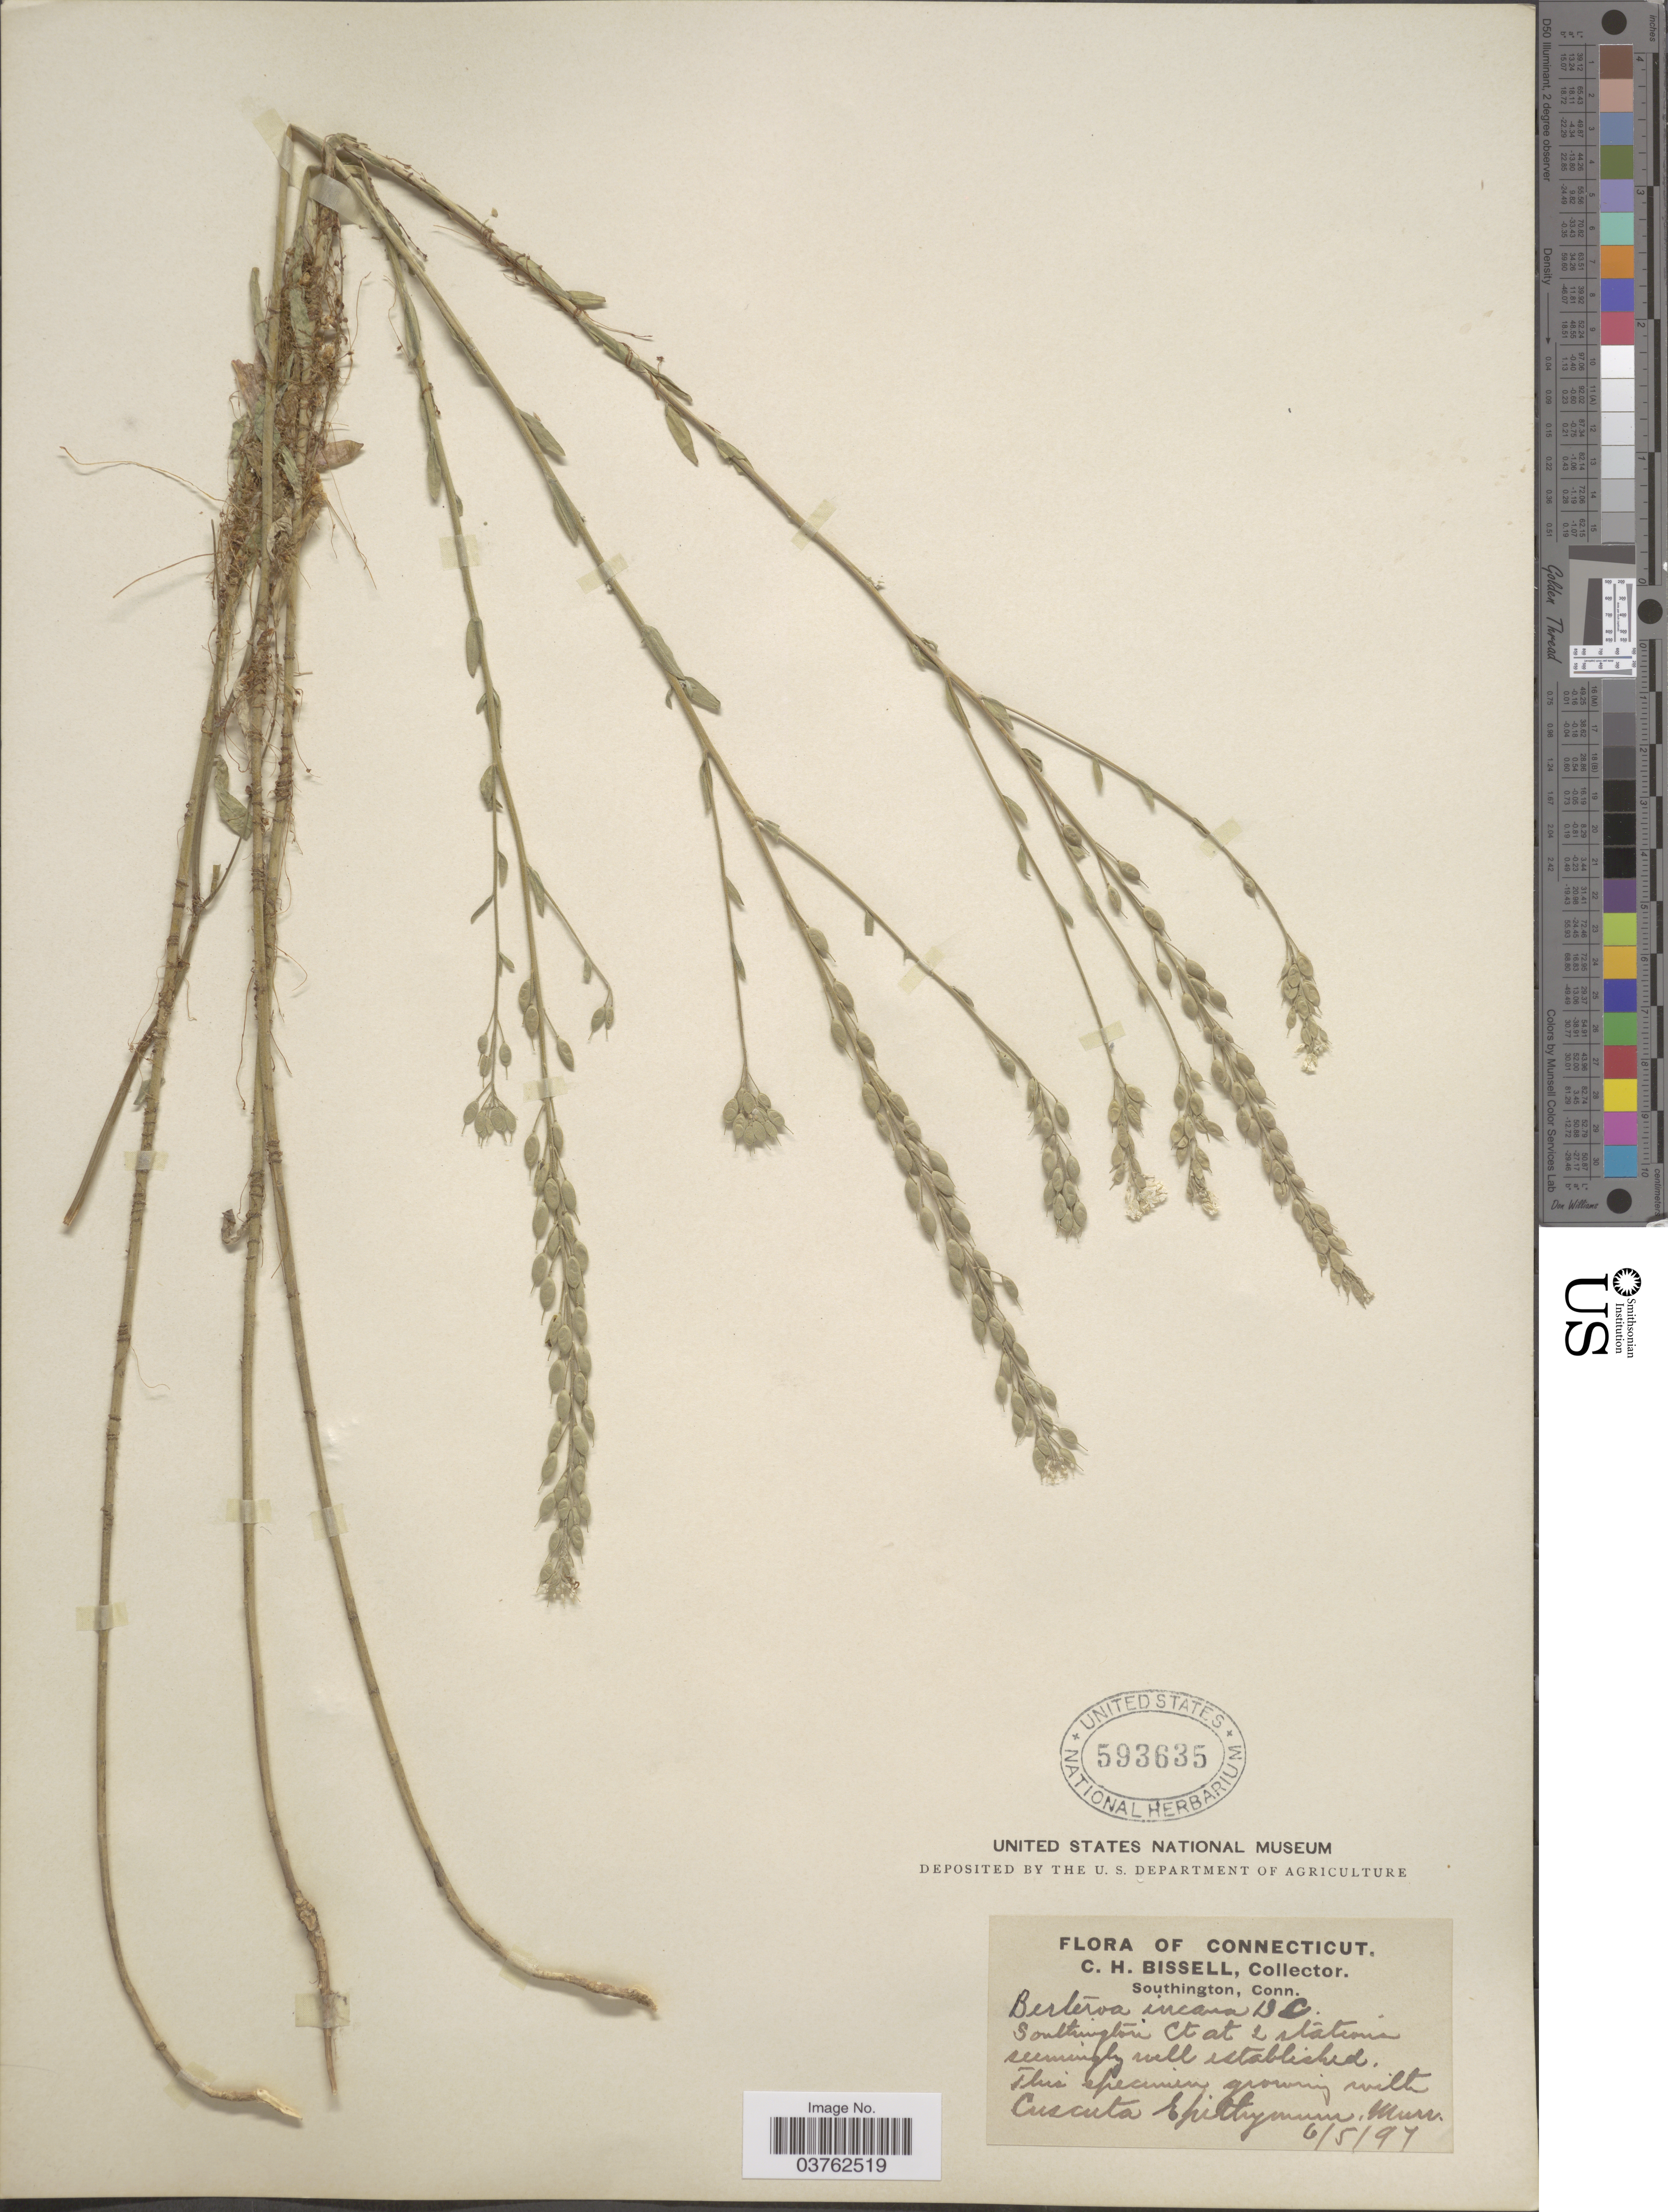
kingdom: Plantae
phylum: Tracheophyta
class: Magnoliopsida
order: Brassicales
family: Brassicaceae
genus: Berteroa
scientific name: Berteroa incana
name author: (L.) DC.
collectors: C. Bissell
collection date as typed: Transcribed d/m/y: 5/6/97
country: United States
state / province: Connecticut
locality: Southington. Southington Ct at 2 stations seemingly well established.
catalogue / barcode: US 593635